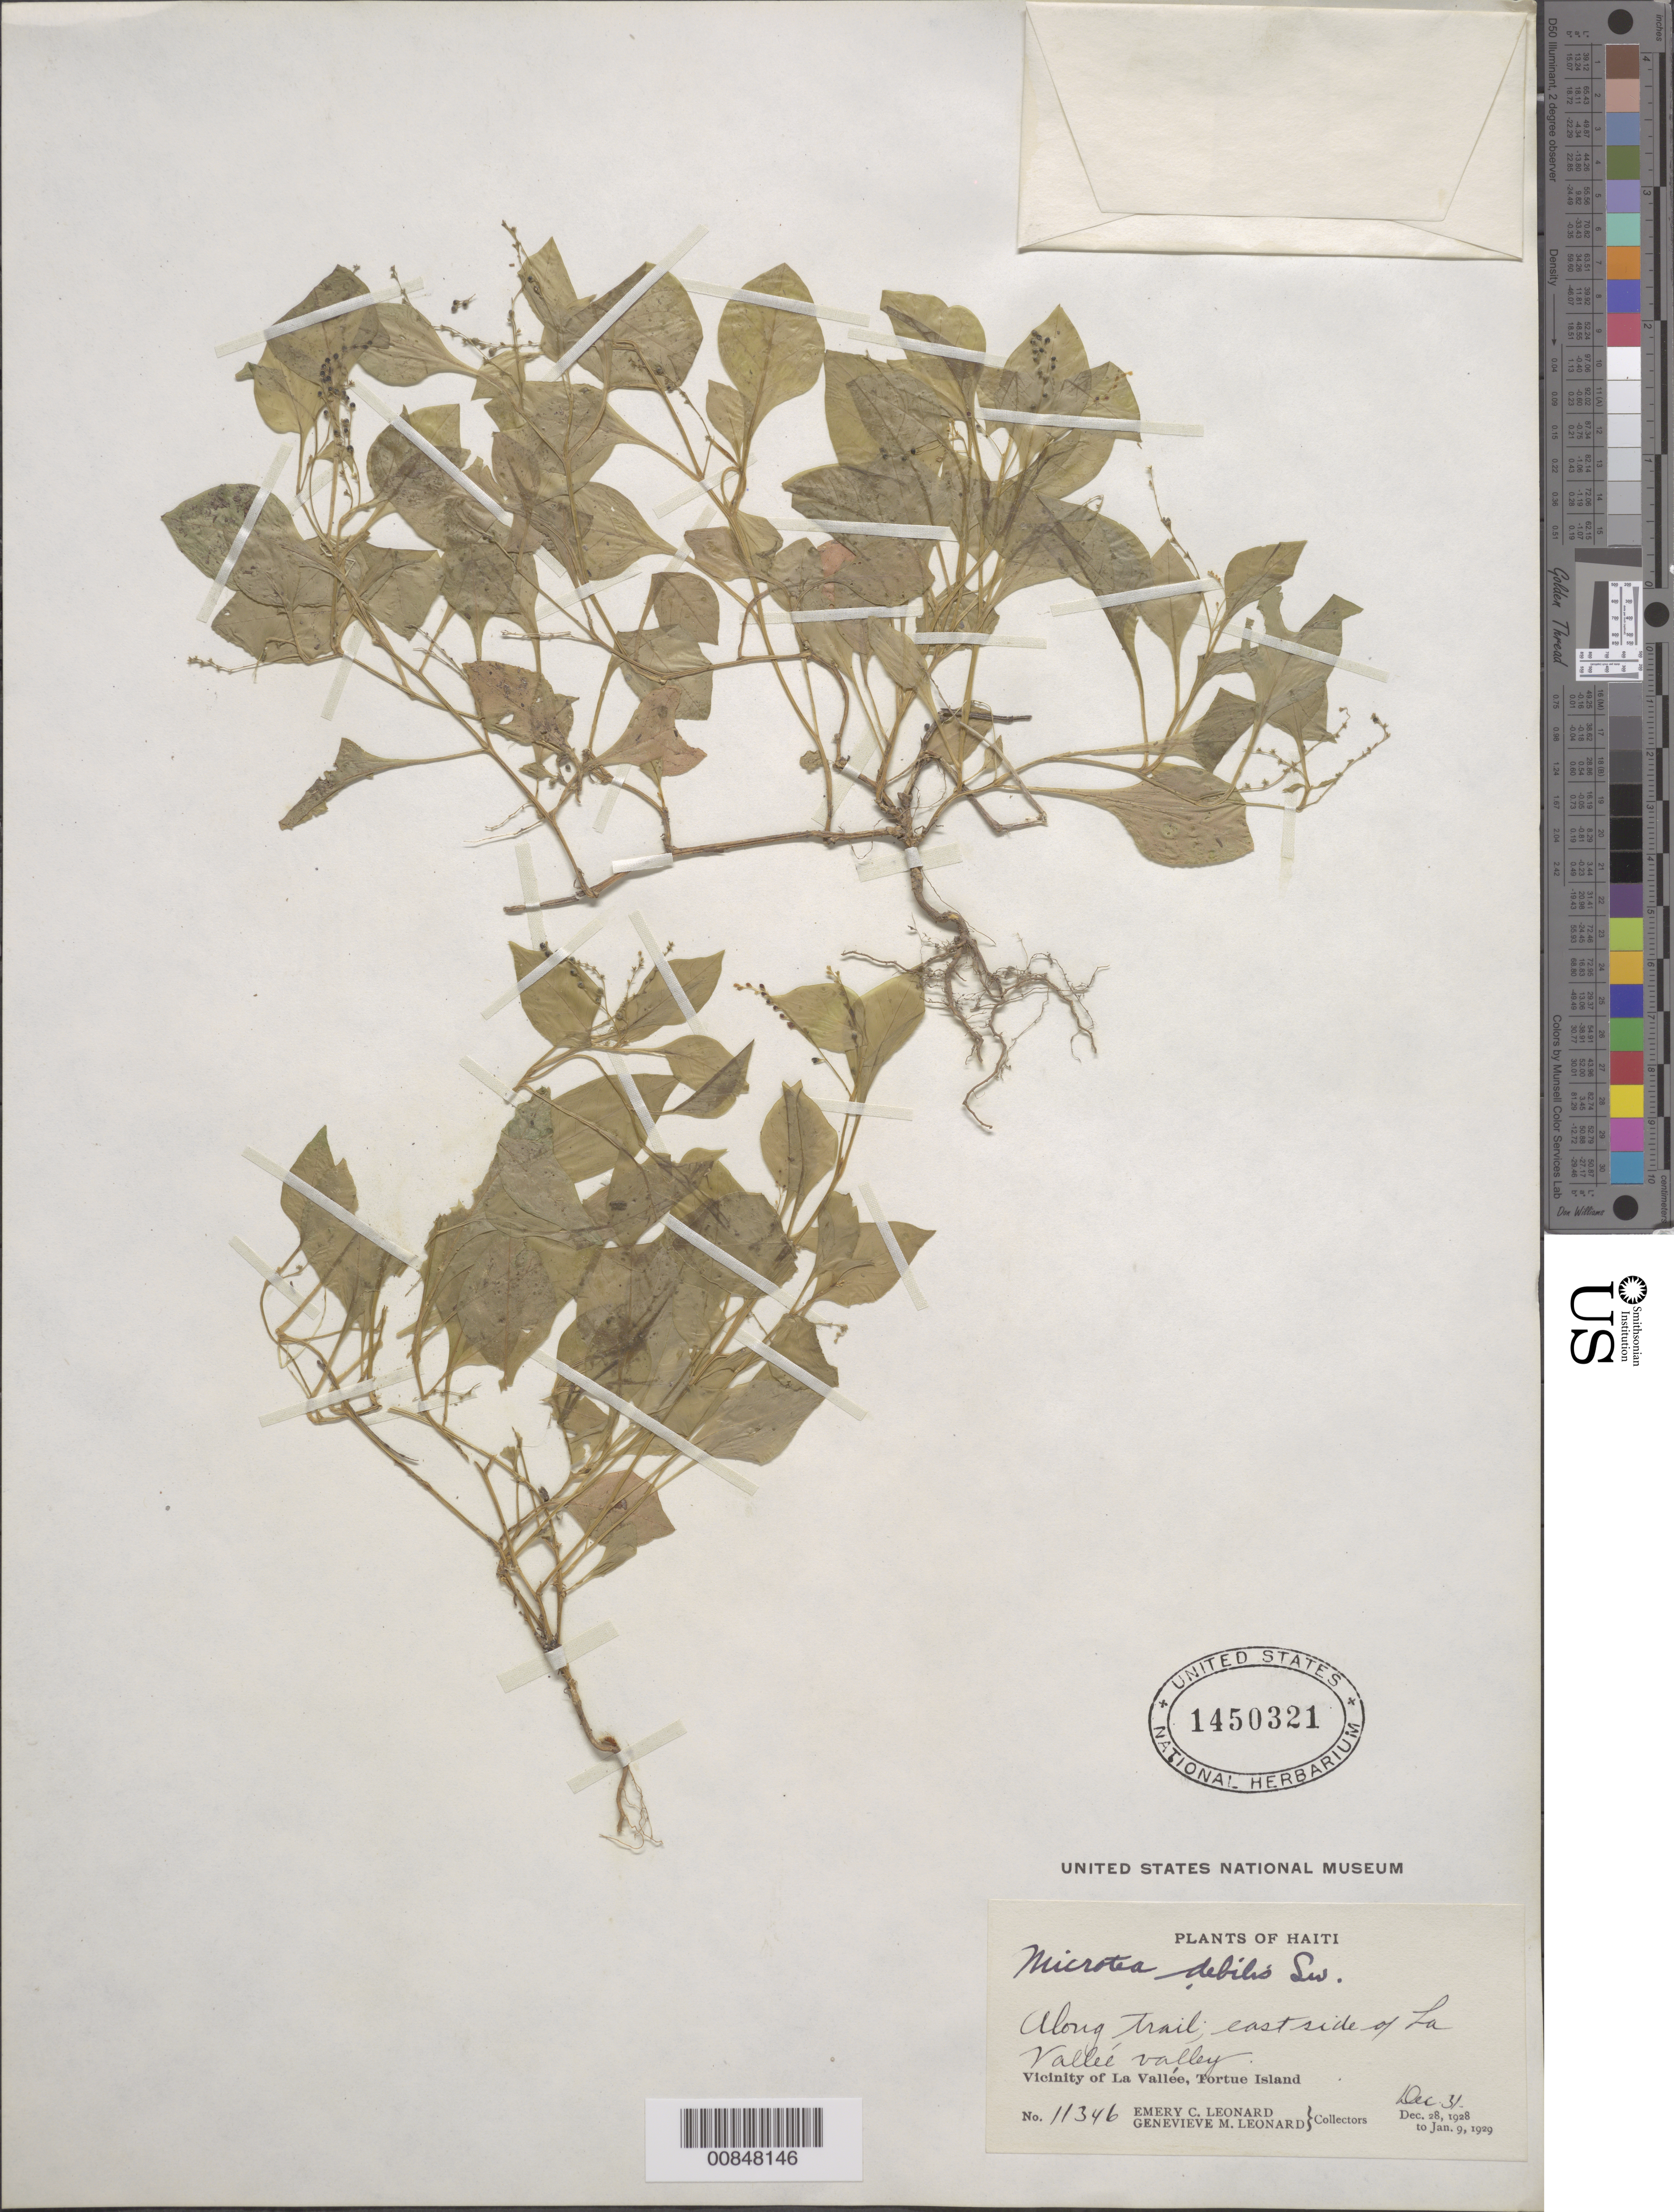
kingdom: Plantae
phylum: Tracheophyta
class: Magnoliopsida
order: Caryophyllales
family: Microteaceae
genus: Microtea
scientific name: Microtea debilis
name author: Sw.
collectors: E. C. Leonard & G. M. Leonard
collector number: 11346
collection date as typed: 31 Dec 1928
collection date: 1928-12-31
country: Haiti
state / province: Nord-Óuest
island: Île de la Tortue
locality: Vicinity of La Vallée, Tortue Island. East side of La Vallée Valley.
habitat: Along trail.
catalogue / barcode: US 1450321